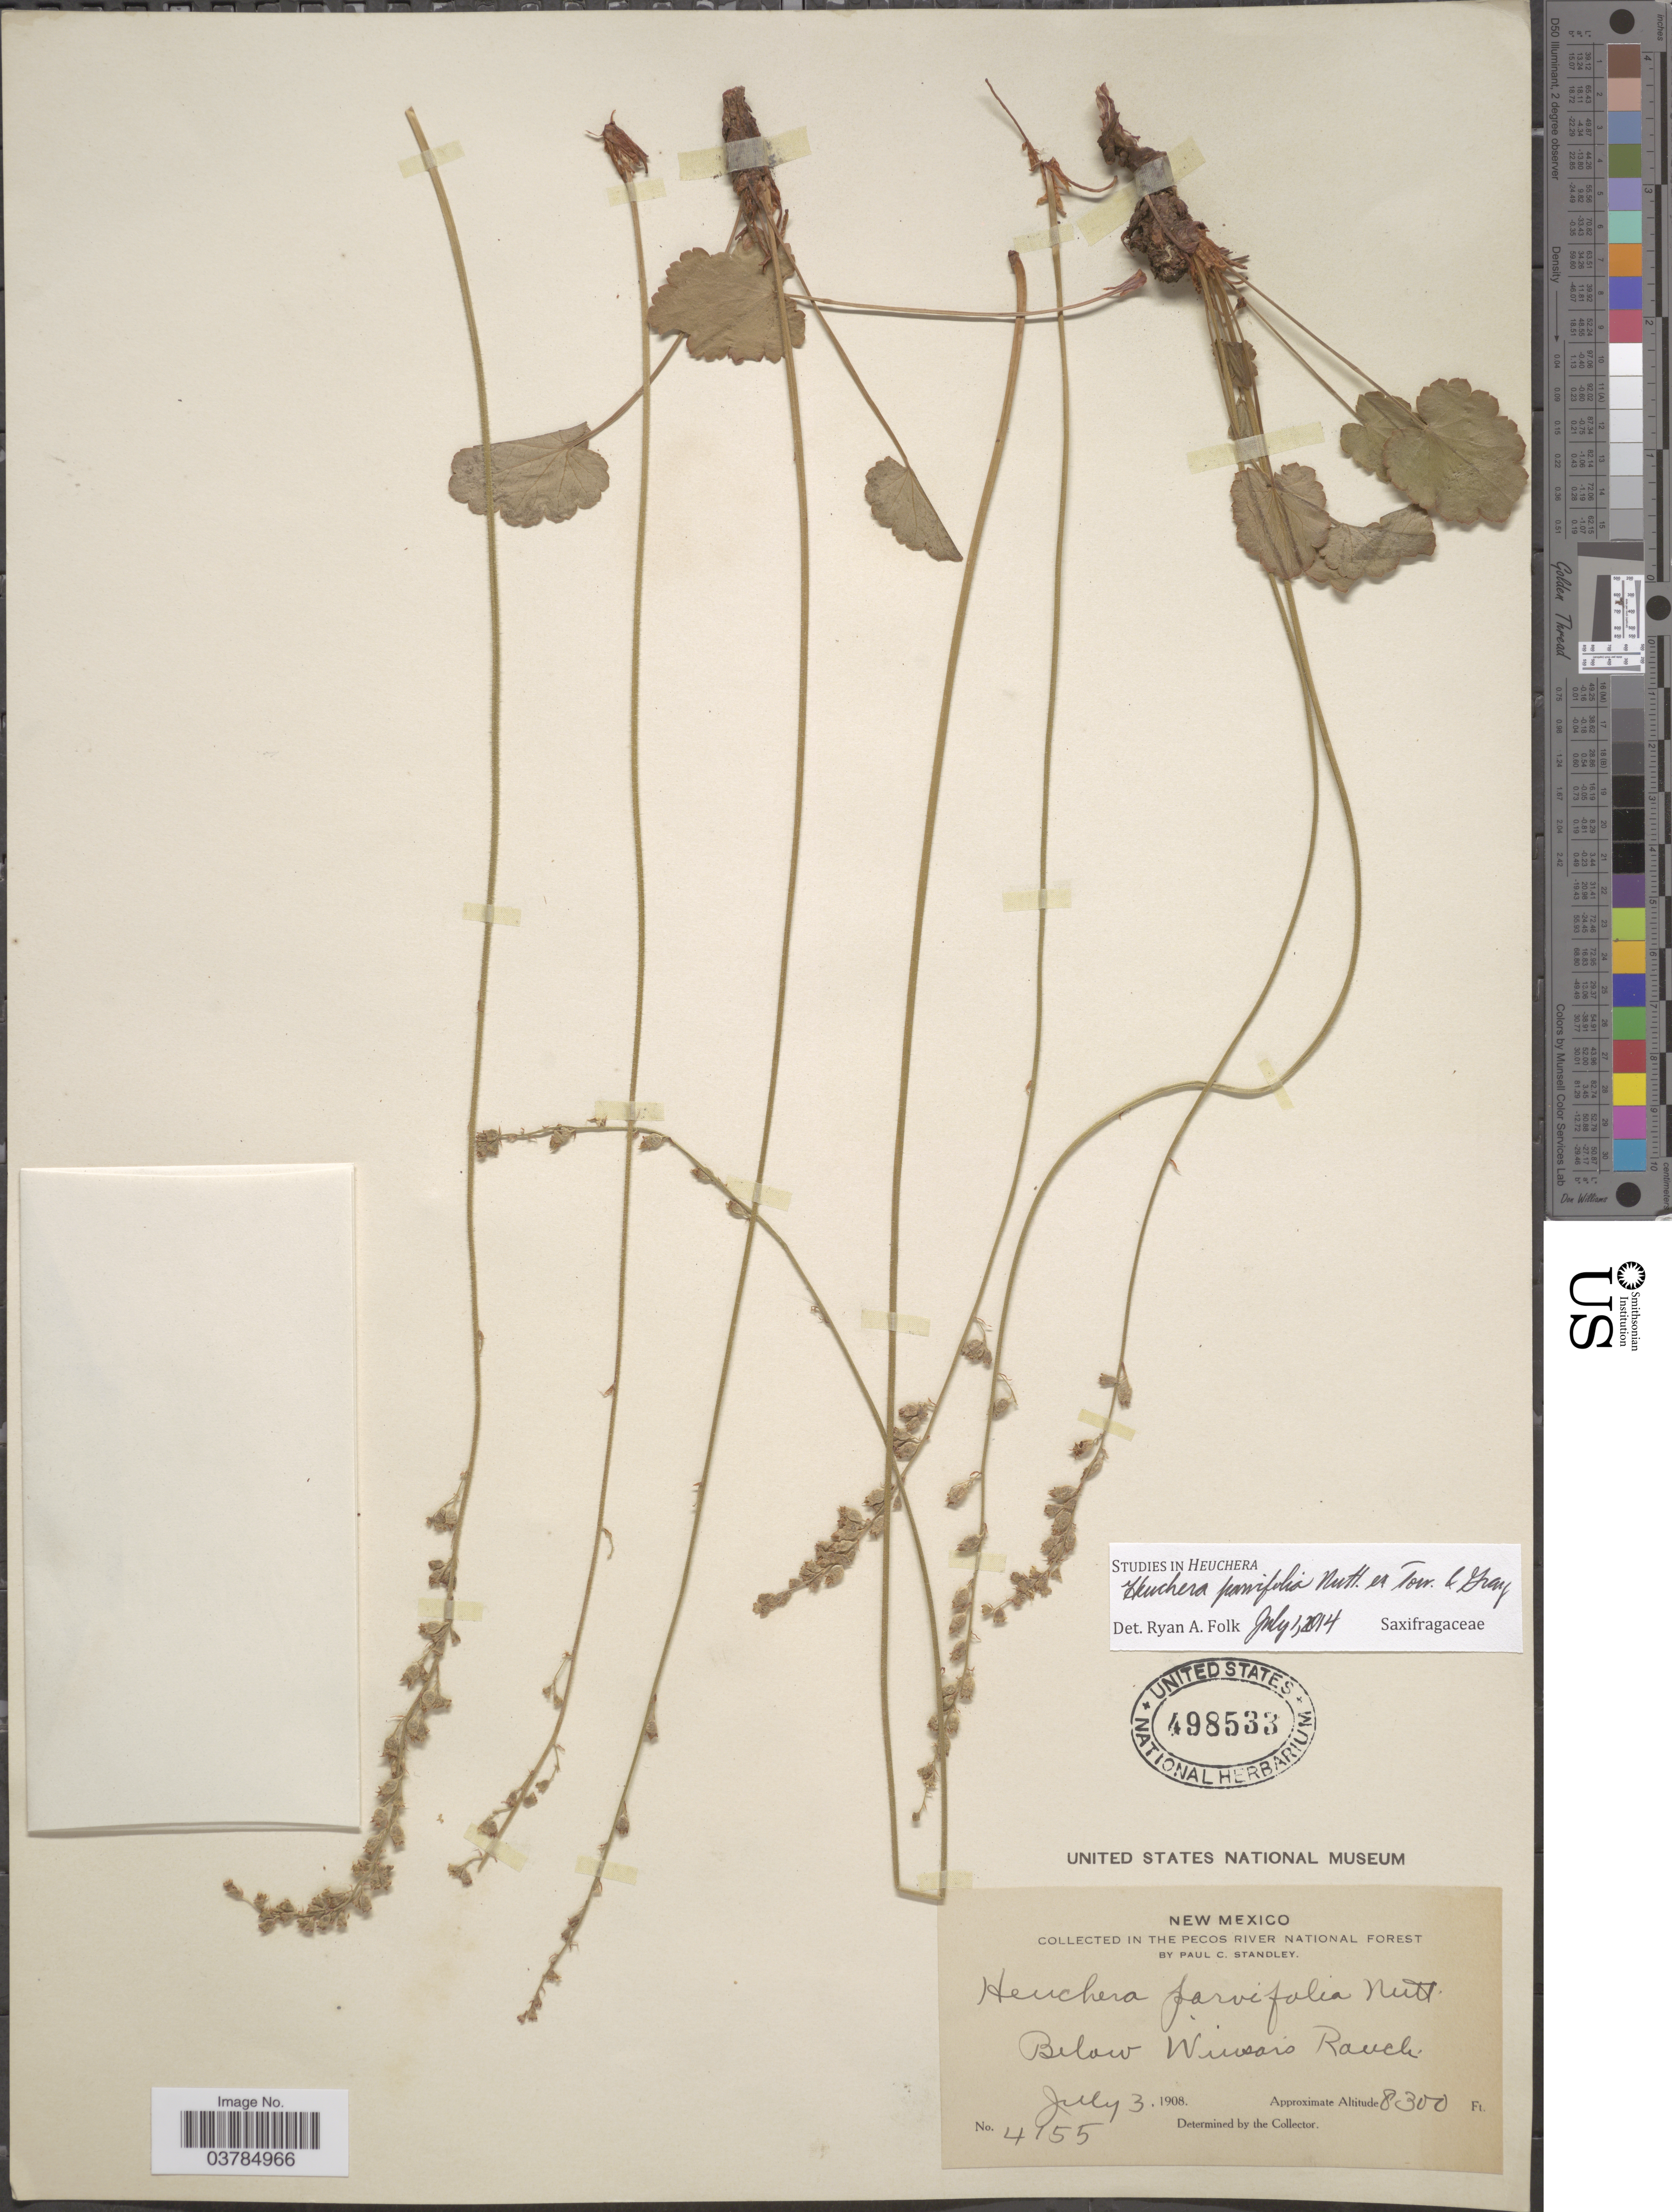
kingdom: Plantae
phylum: Tracheophyta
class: Magnoliopsida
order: Saxifragales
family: Saxifragaceae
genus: Heuchera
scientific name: Heuchera parvifolia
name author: Nutt.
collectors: P. C. Standley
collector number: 4155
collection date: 1908-07-03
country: United States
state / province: New Mexico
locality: In The Pecos River National Forest. Below Winsor's Ranch.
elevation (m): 2530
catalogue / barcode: US 498533